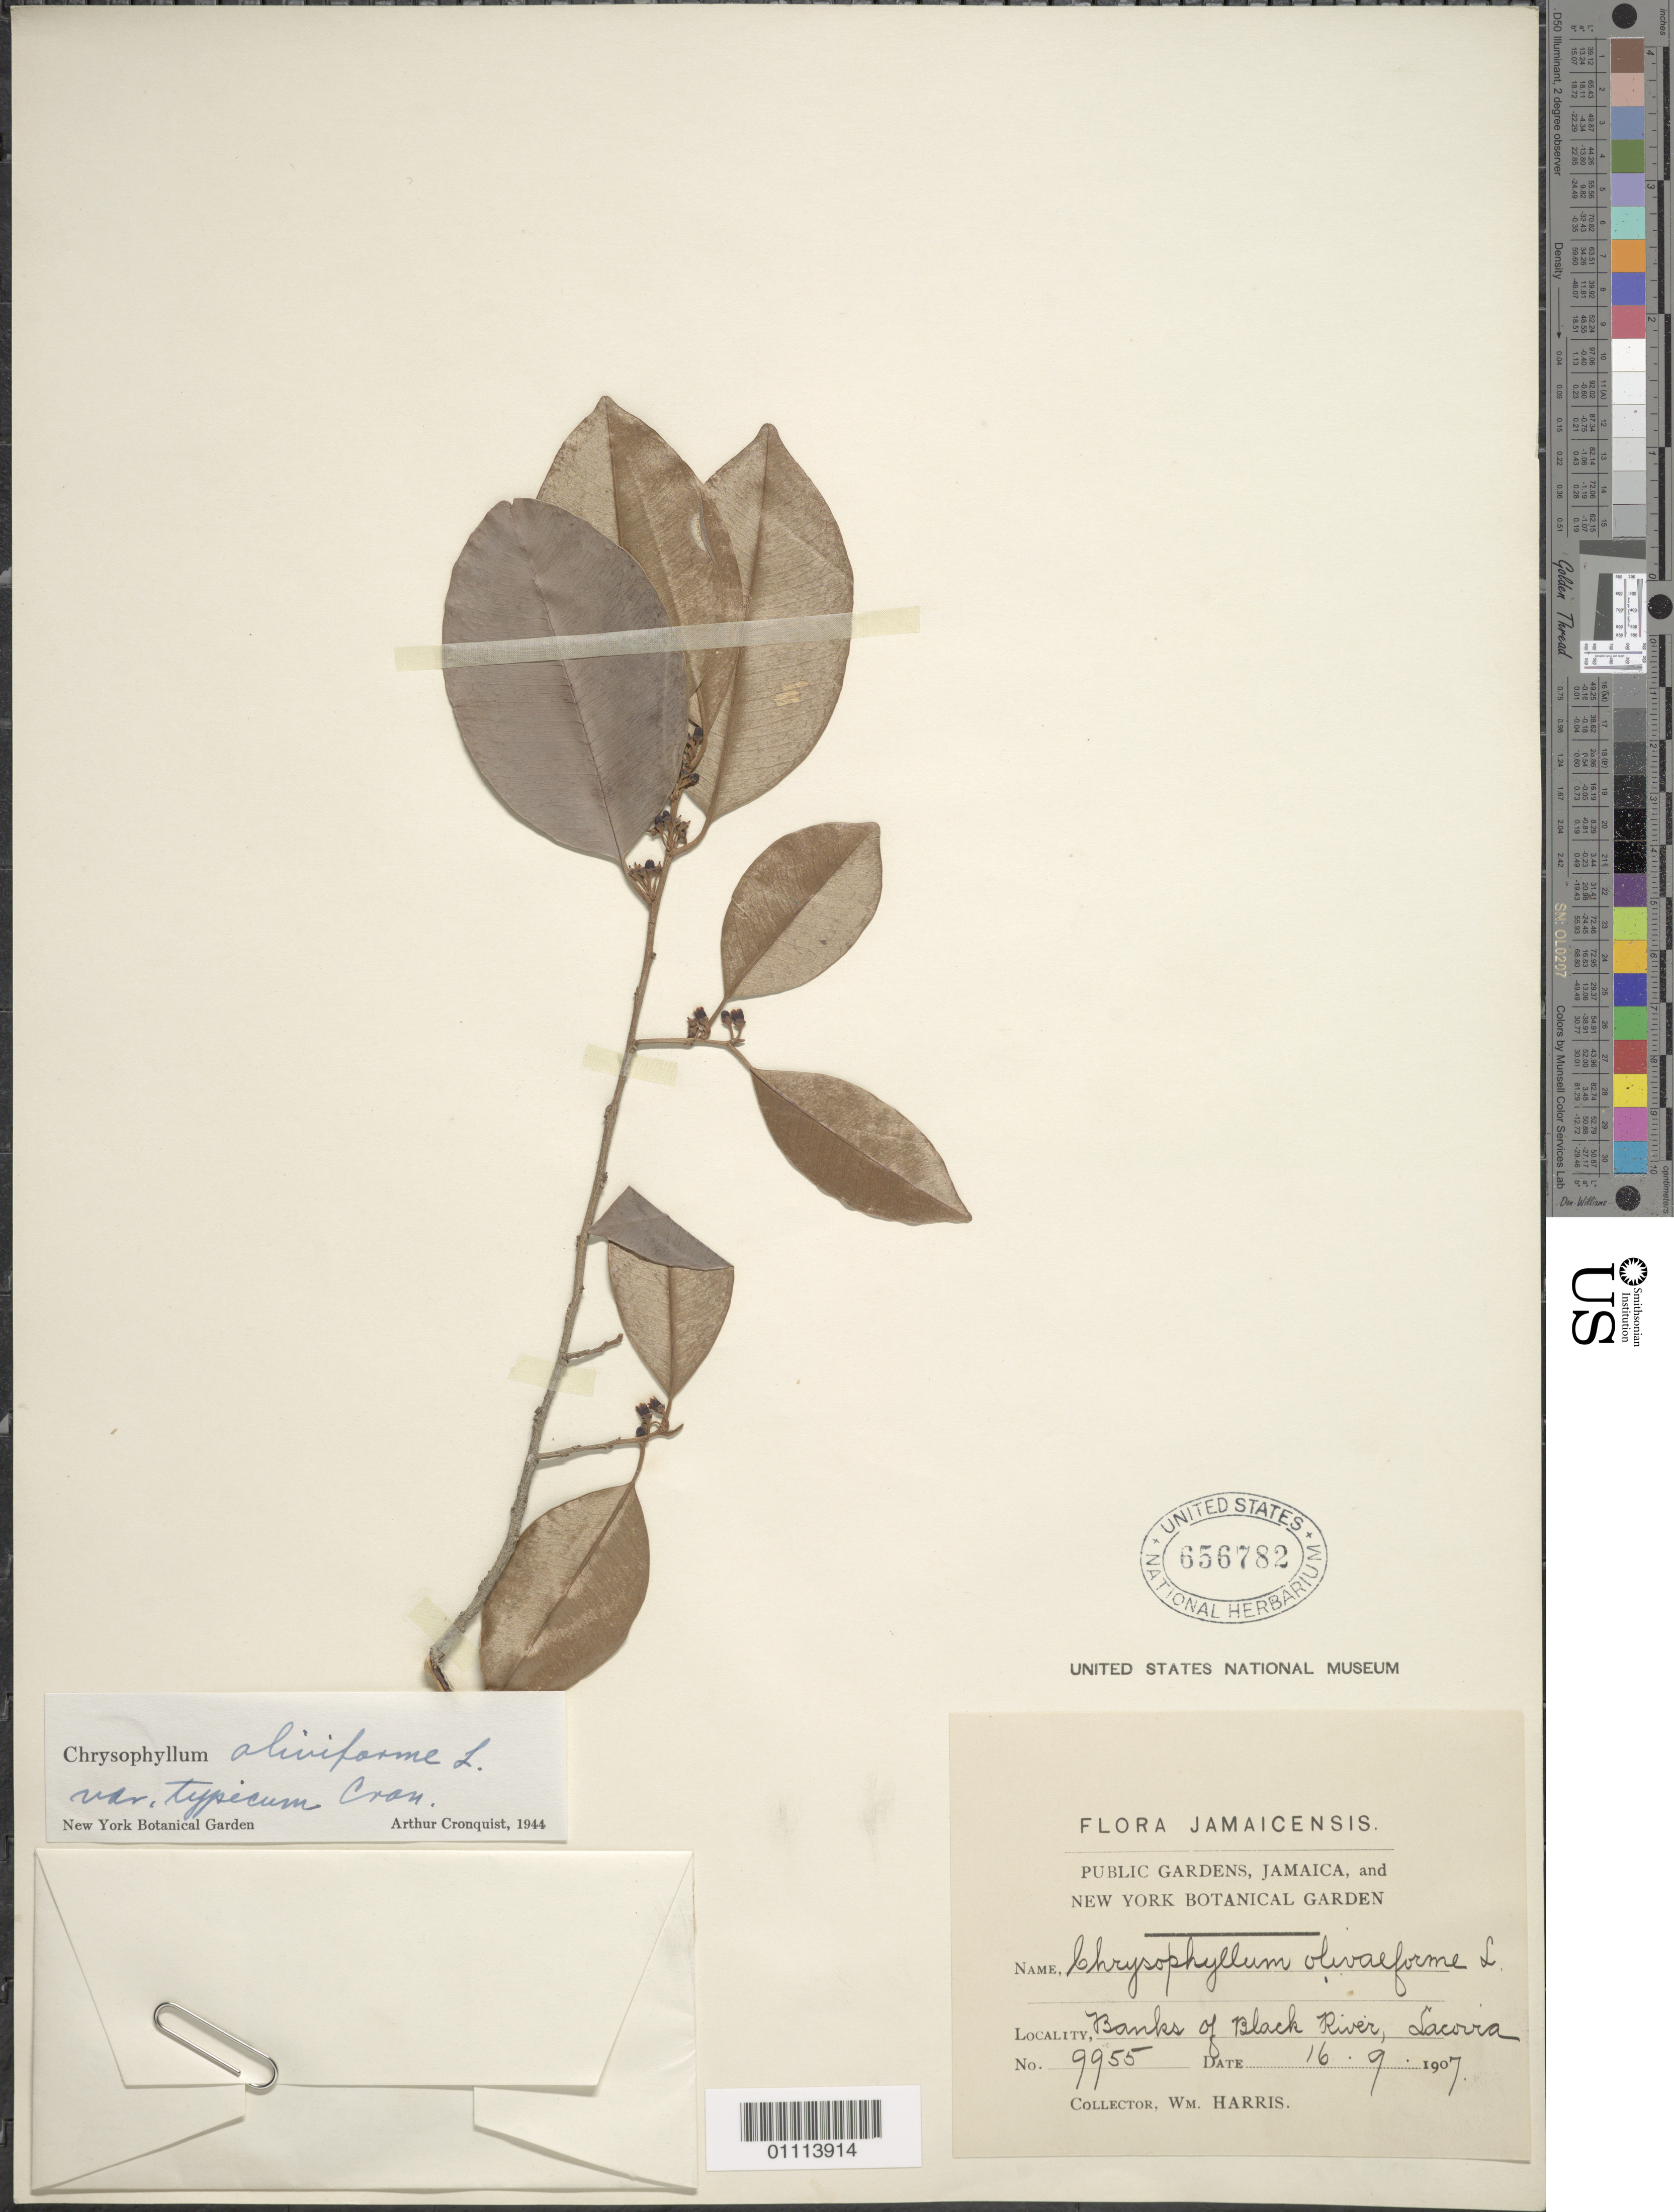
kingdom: Plantae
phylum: Tracheophyta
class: Magnoliopsida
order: Ericales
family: Sapotaceae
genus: Chrysophyllum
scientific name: Chrysophyllum oliviforme var. typicum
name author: Cronq.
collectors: W. H. Harris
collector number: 9955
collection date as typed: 16 Sep 1907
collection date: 1907-09-16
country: Jamaica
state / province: Saint Elizabeth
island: Jamaica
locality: Banks of Black River, Sacrra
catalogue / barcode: US 656782